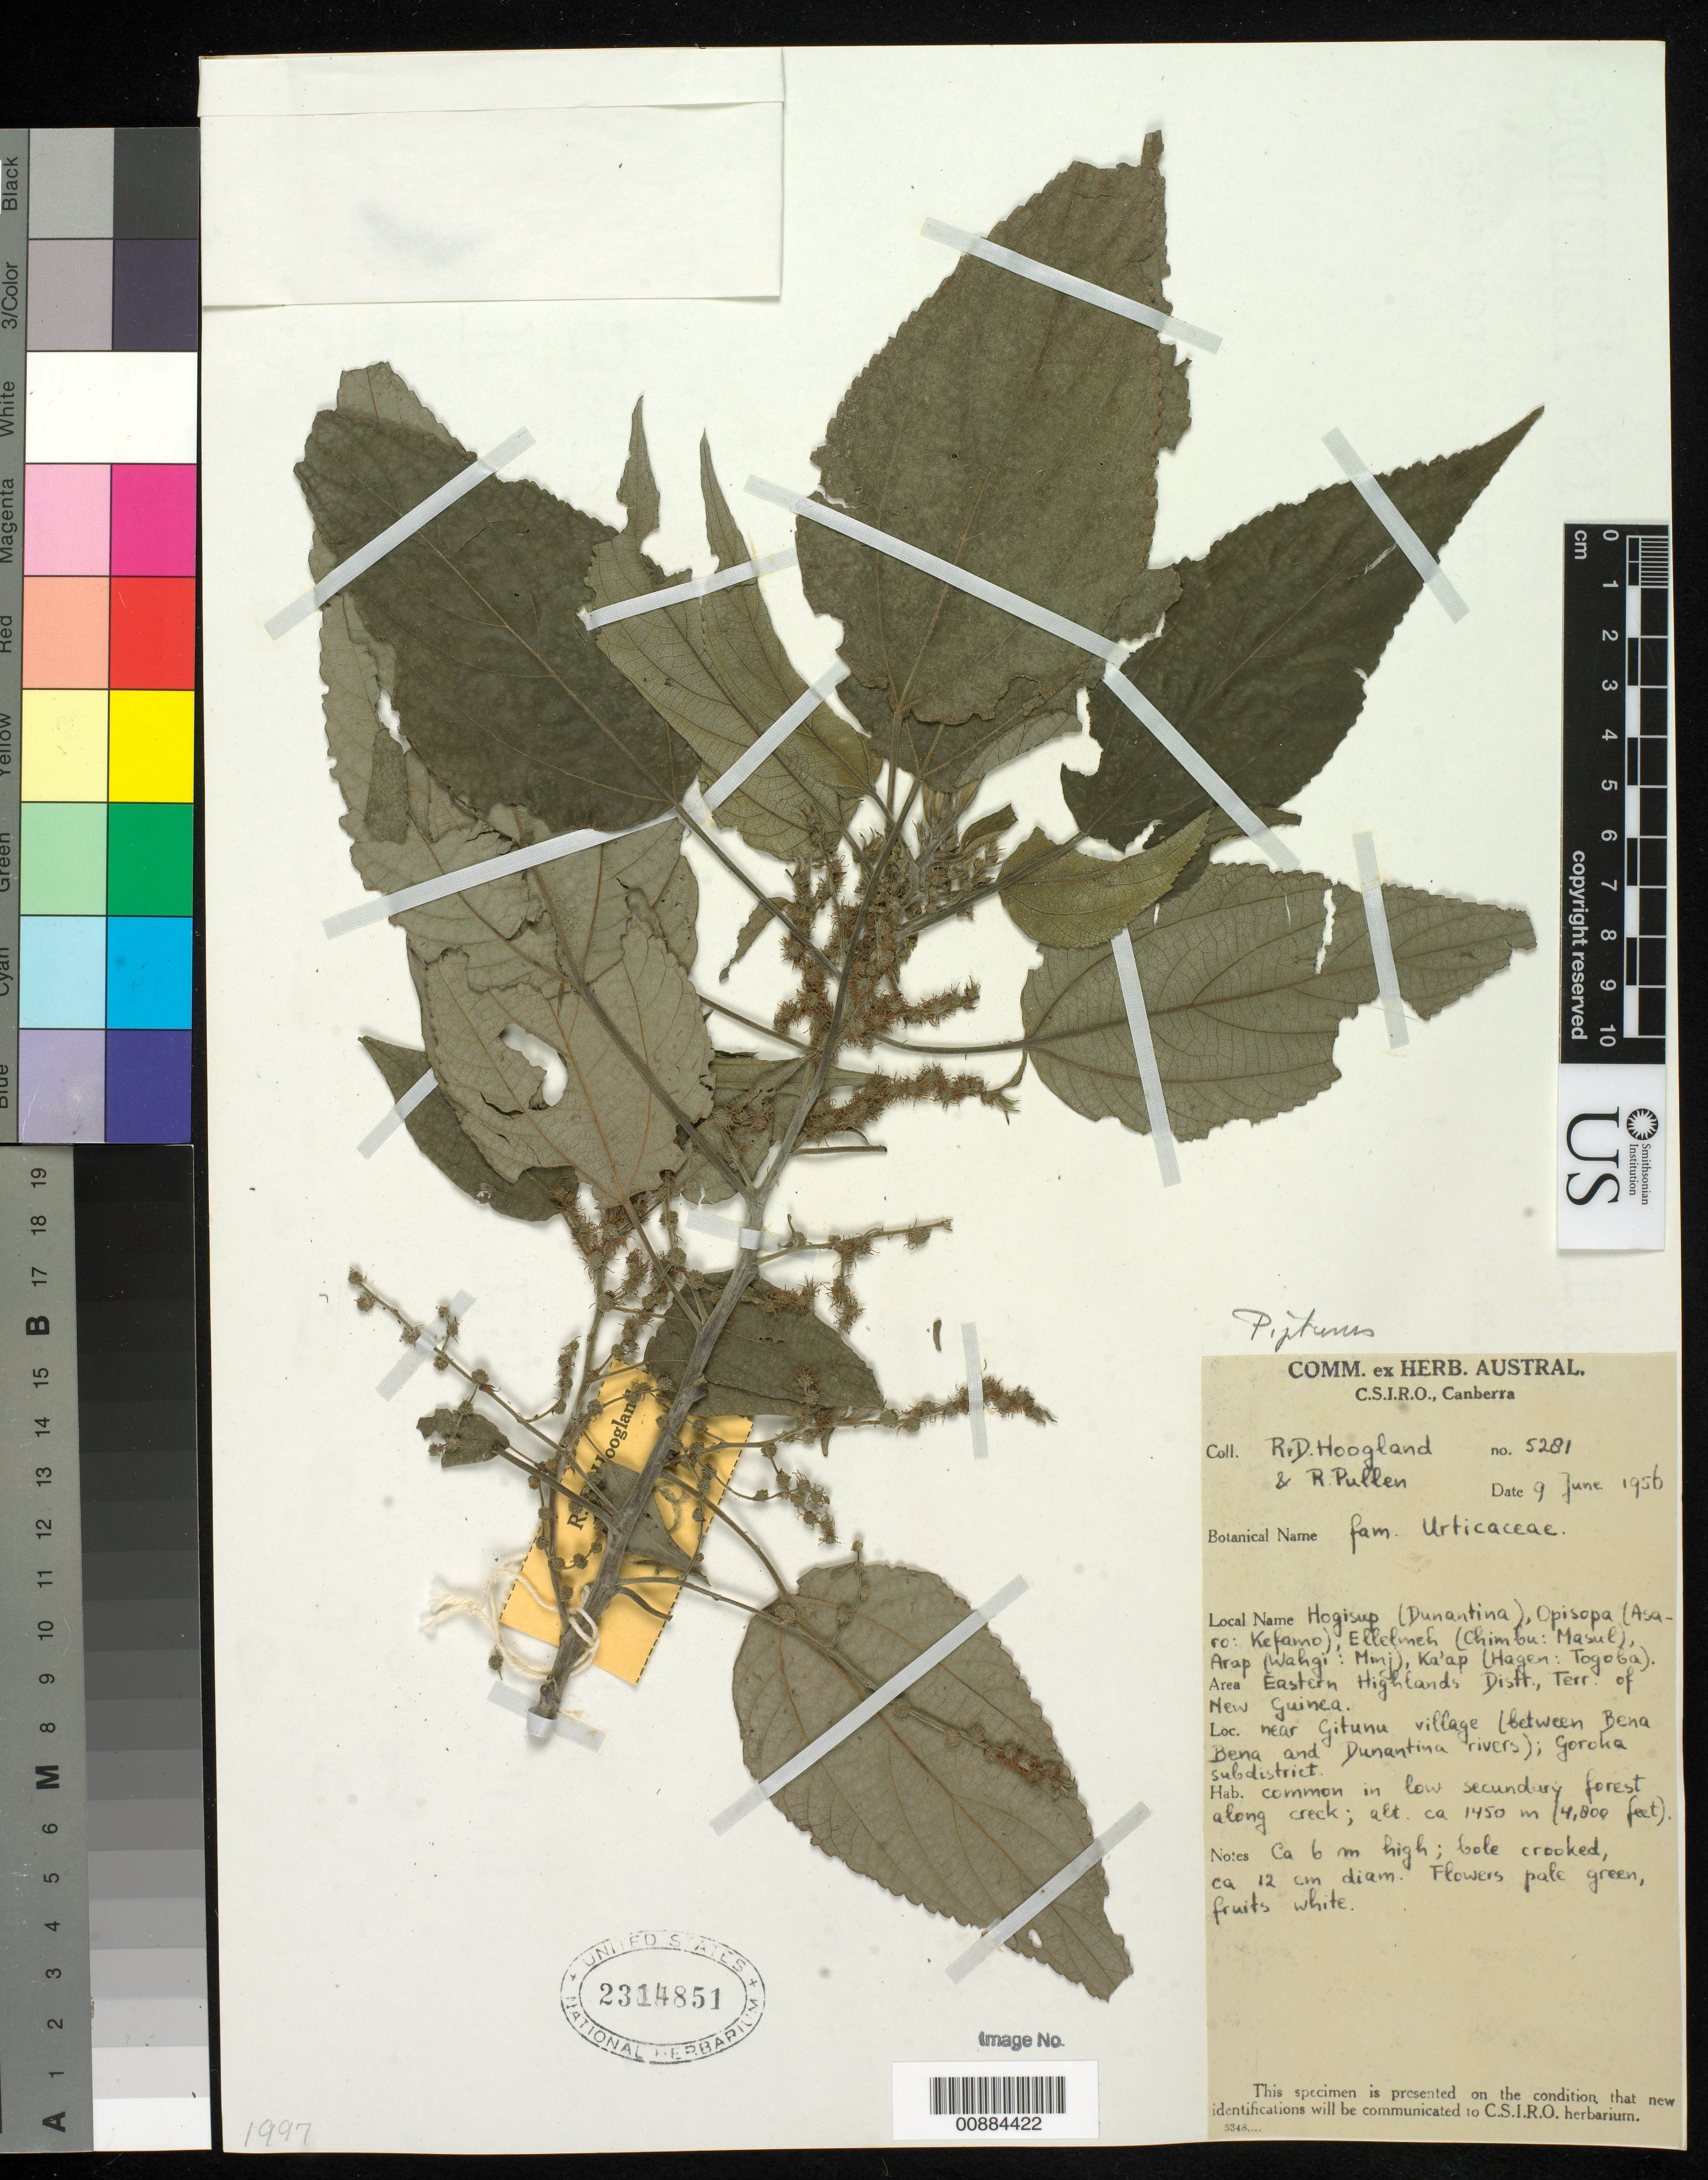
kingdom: Plantae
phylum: Tracheophyta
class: Magnoliopsida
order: Rosales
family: Urticaceae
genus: Pipturus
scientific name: Pipturus sp.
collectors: R. D. Hoogland & R. Pullen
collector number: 5281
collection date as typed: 09 Jun 1956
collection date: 1956-06-09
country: Papua New Guinea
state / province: Eastern Highlands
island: New Guinea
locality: Eastern Highlands Dist, Terr. Of New Guinea near Gitunu village (between Bena Bena and Dunantina rivers); Goroha subdistrict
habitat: common in low secondary forest along creek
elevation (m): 1450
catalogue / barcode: US 2314851